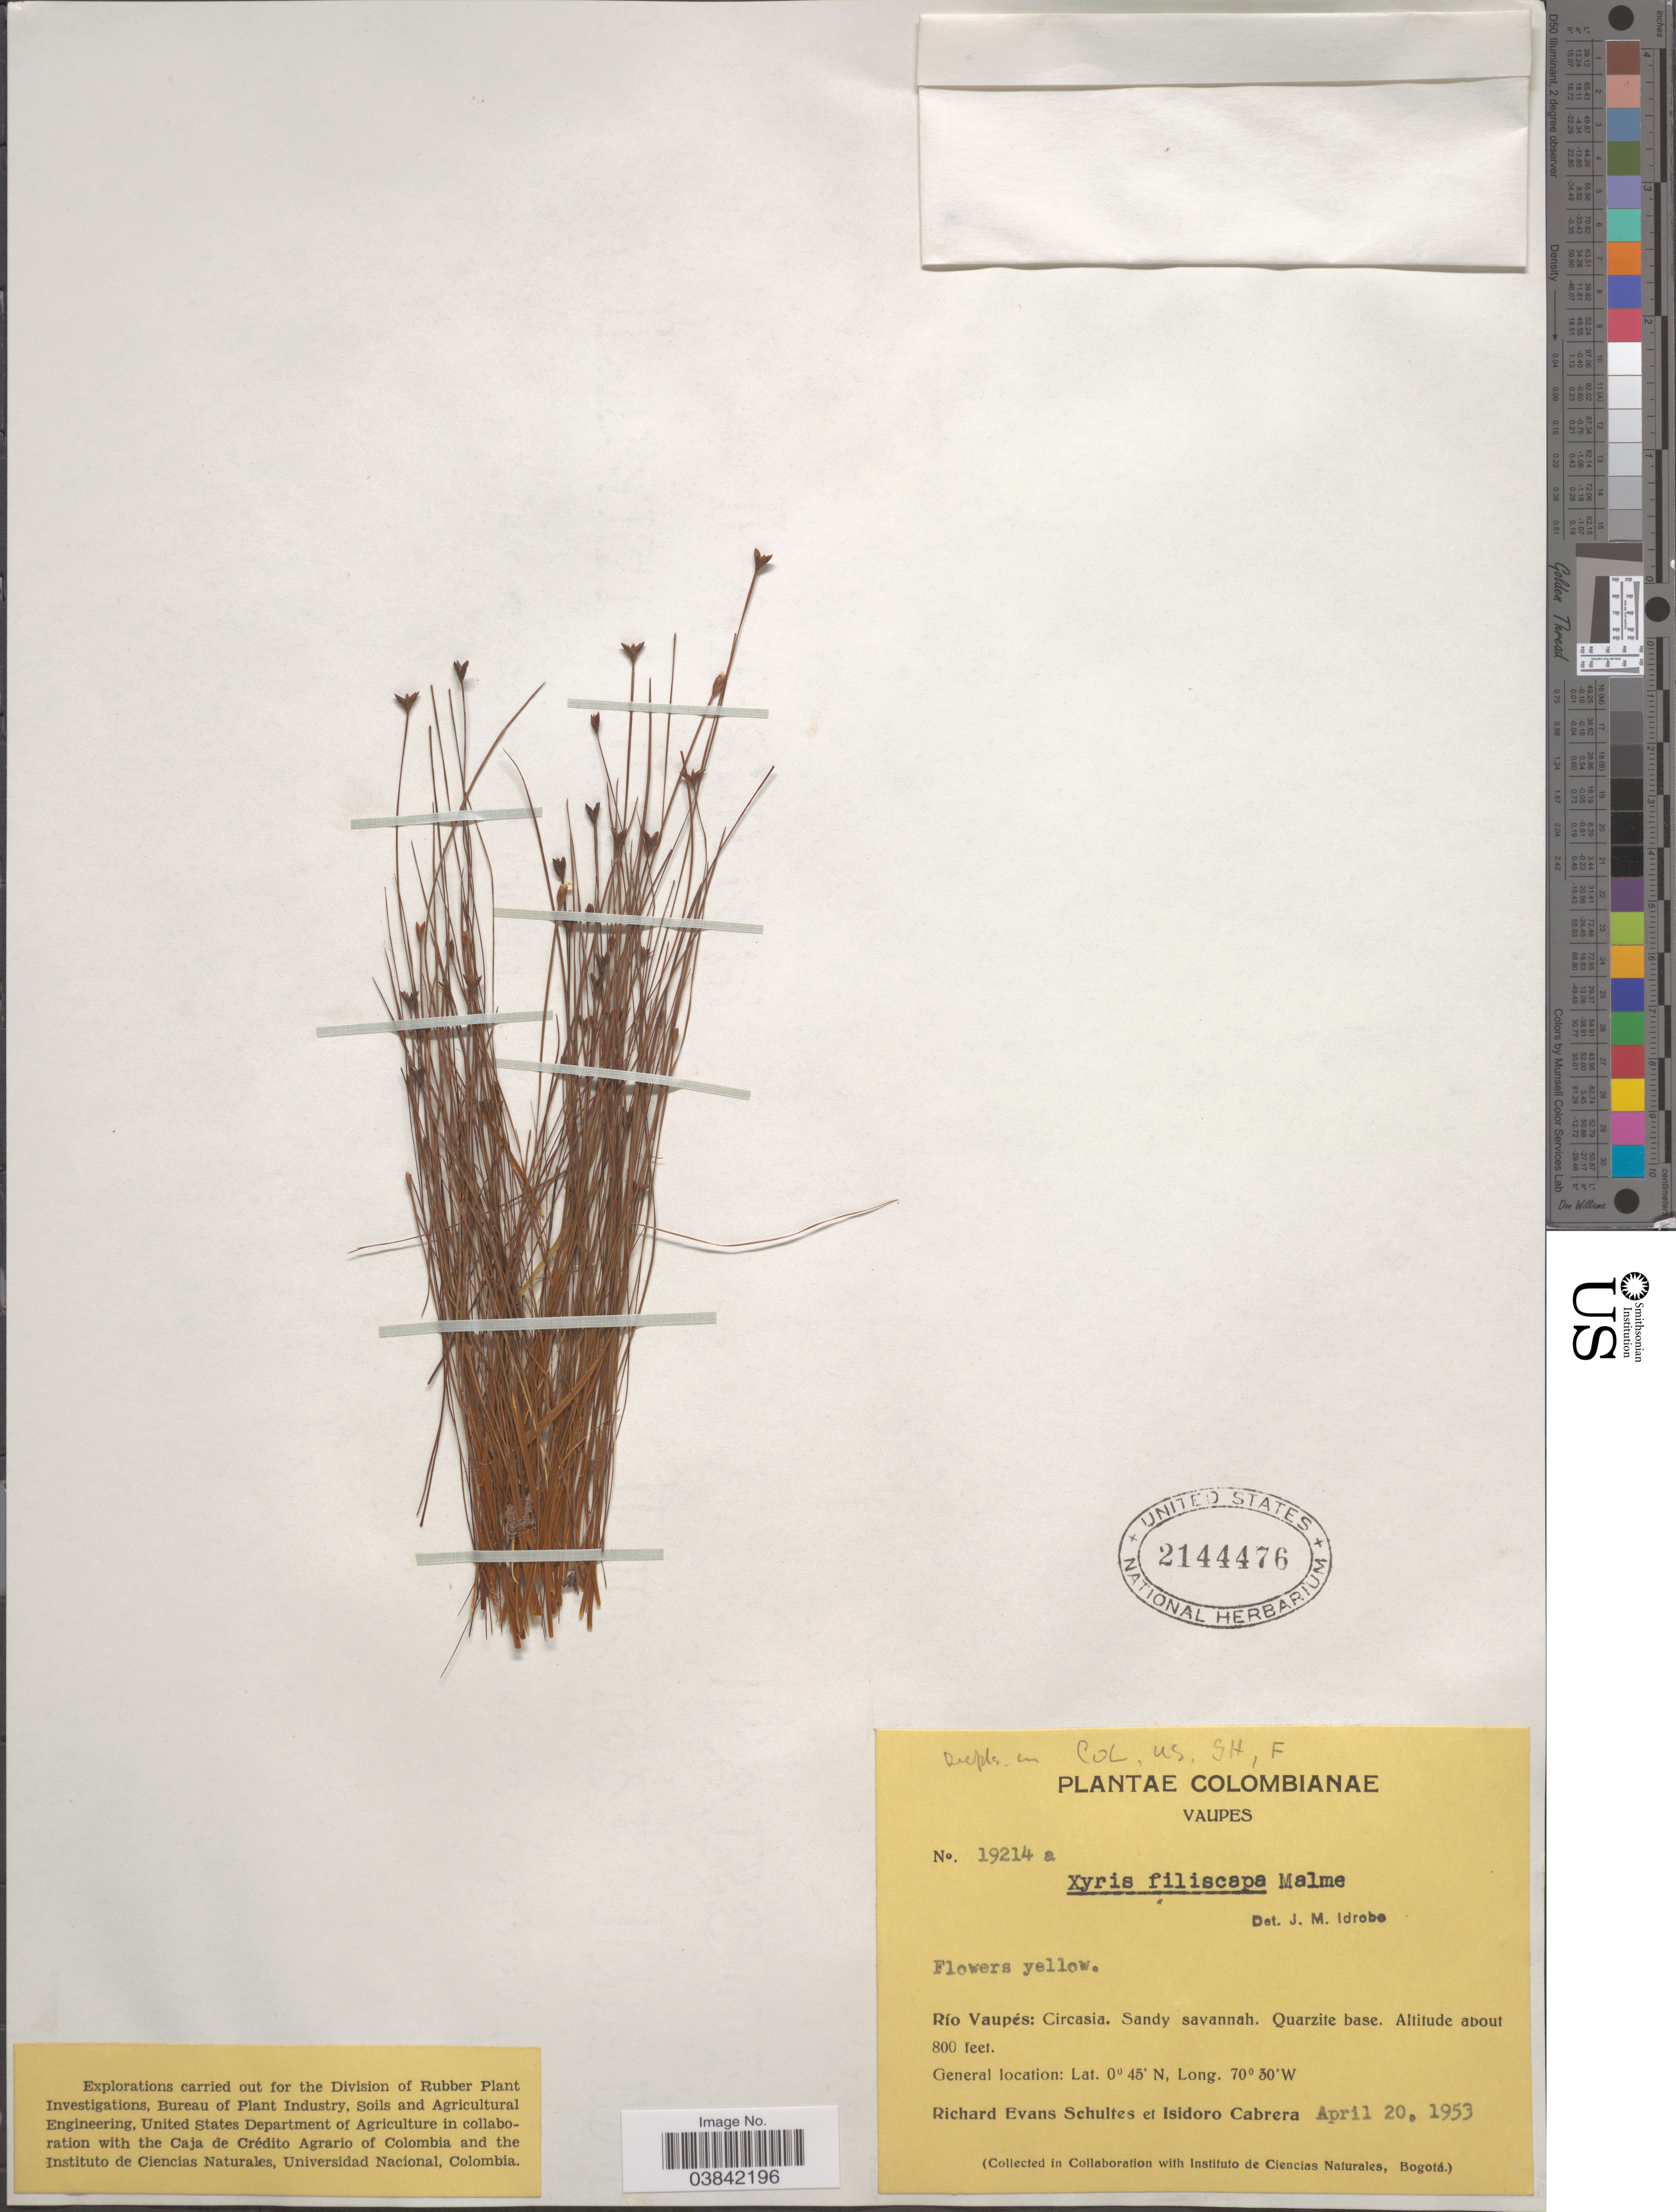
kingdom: Plantae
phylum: Tracheophyta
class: Liliopsida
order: Poales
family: Xyridaceae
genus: Xyris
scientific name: Xyris filiscapa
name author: Malme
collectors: R. E. Schultes & I. Cabrera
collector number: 19214 a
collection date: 1953-04-20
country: Colombia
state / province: Vaupés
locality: Río Vaupés: Circasia.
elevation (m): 244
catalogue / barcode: US 2144476